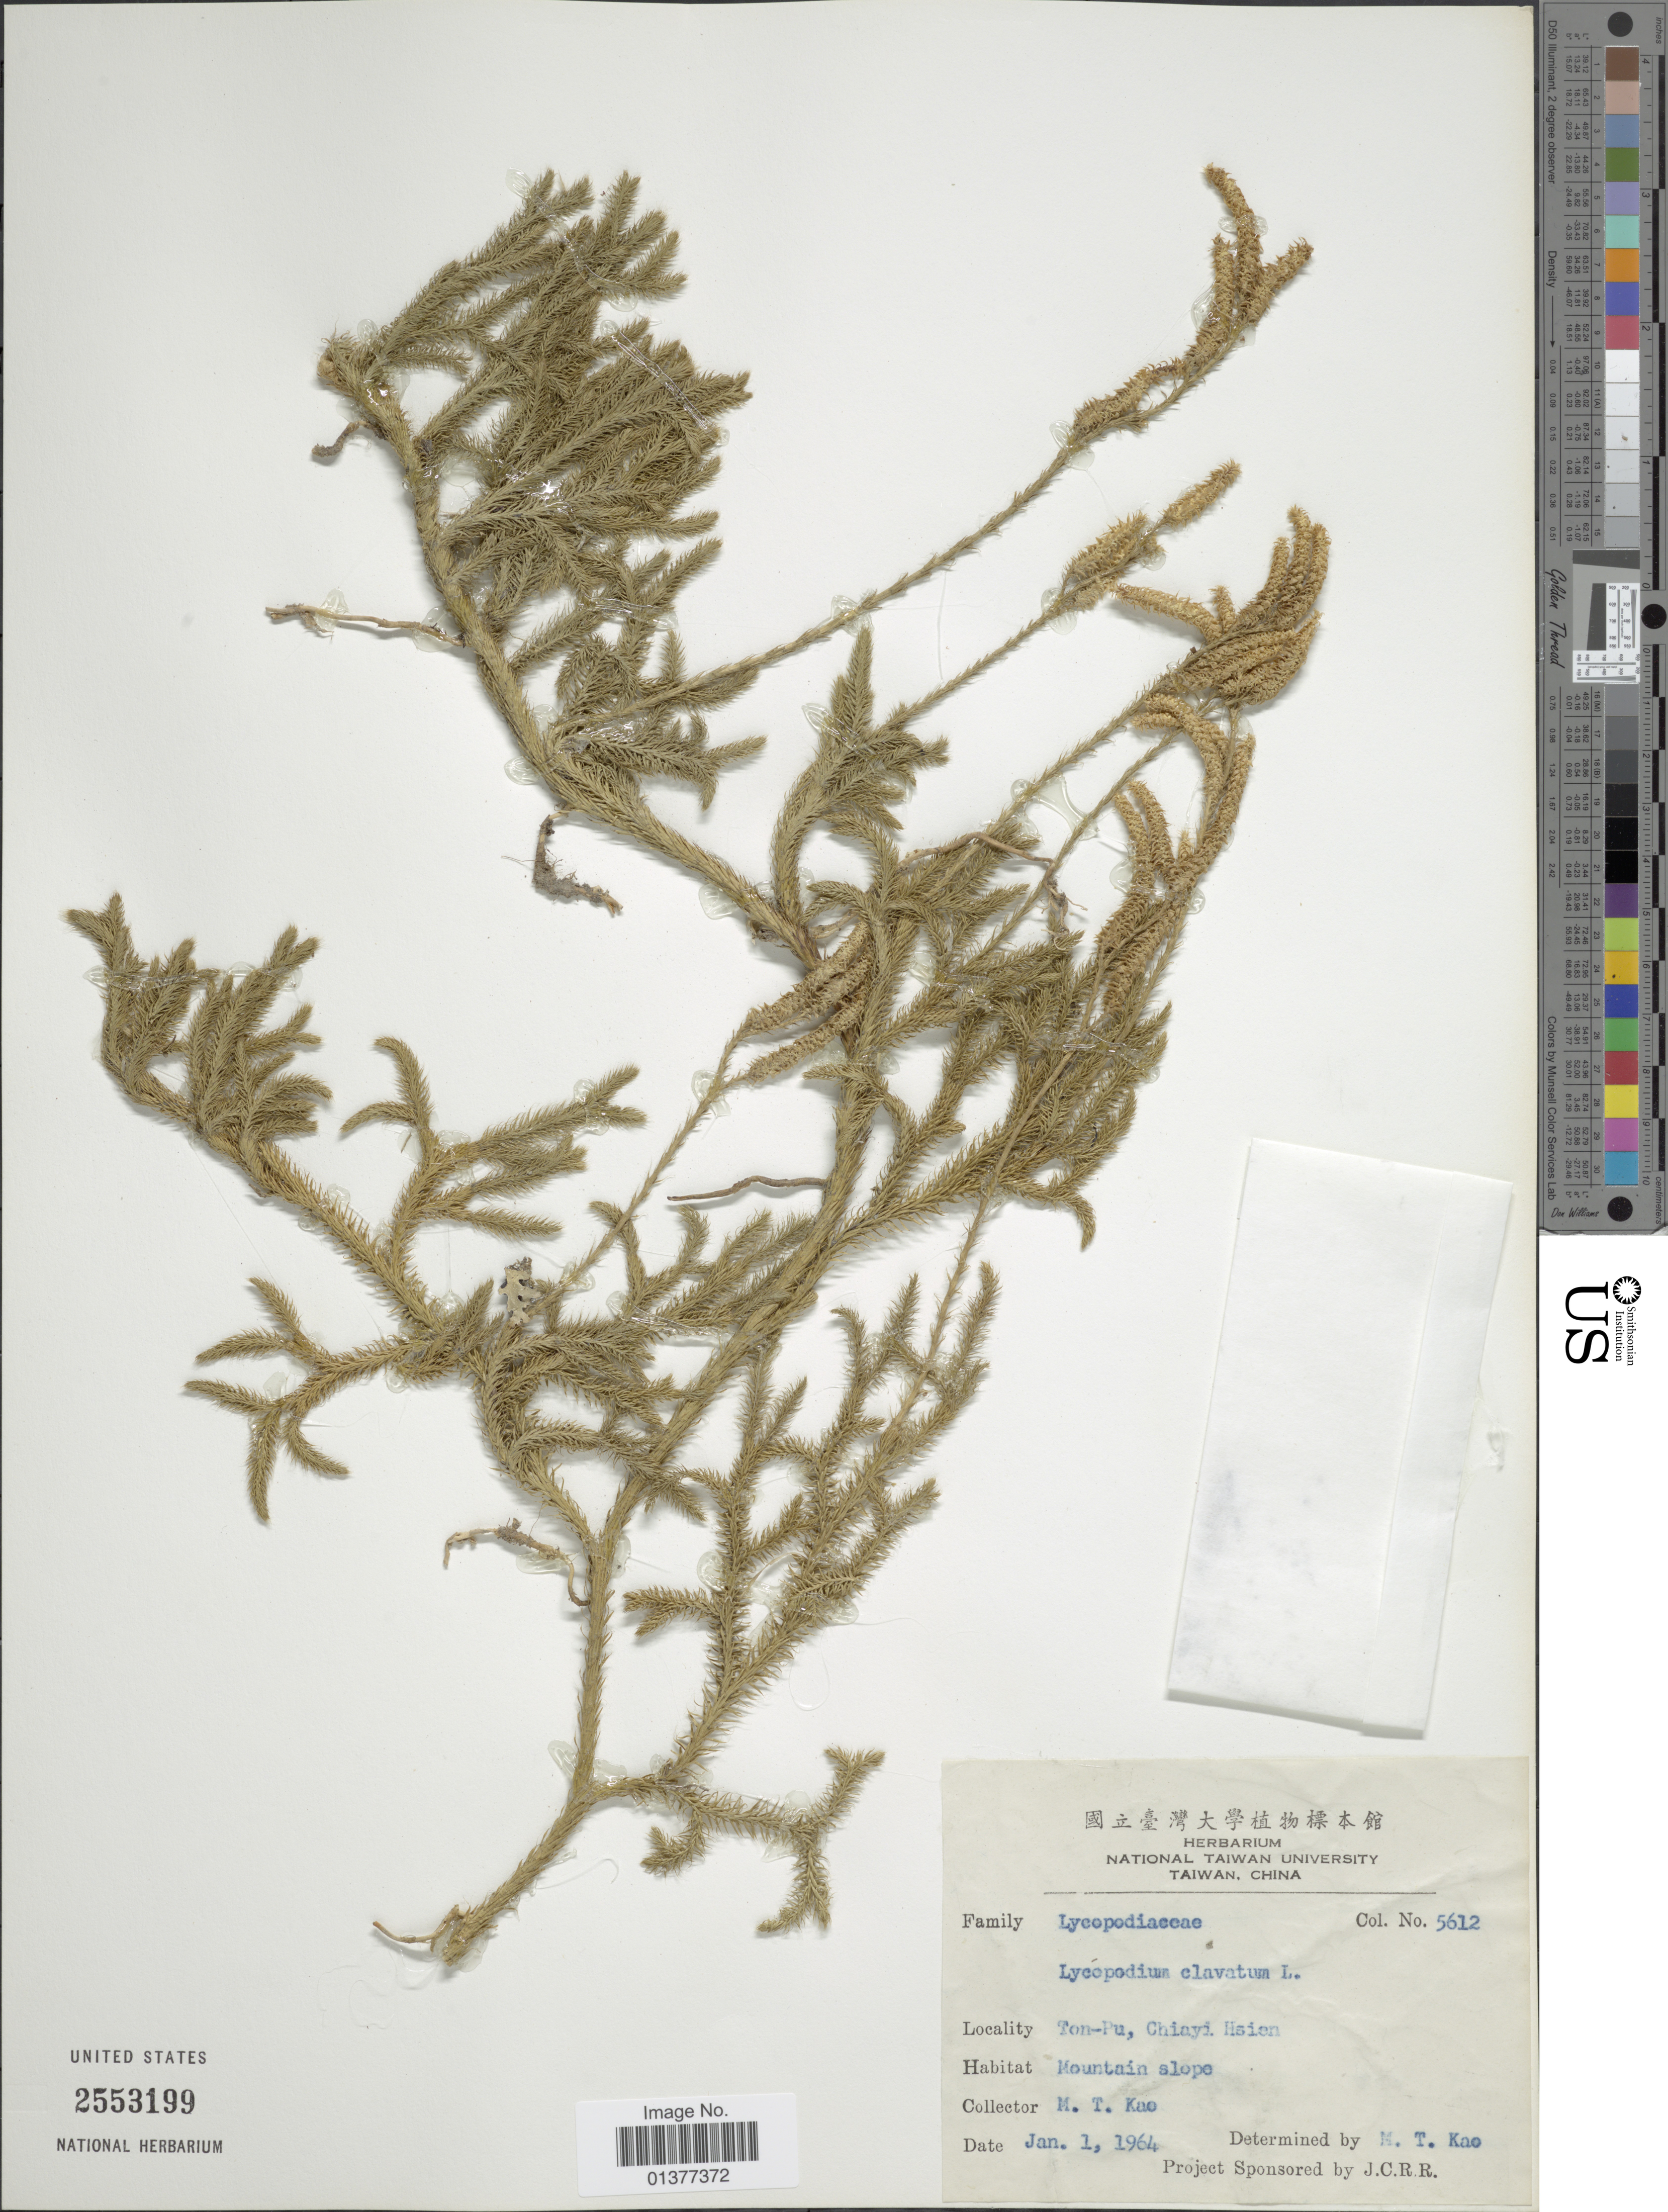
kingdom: Plantae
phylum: Tracheophyta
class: Lycopodiopsida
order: Lycopodiales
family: Lycopodiaceae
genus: Lycopodium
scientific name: Lycopodium clavatum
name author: L.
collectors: M. T. Kao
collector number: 5612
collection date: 1964-01-01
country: Taiwan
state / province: Chiayi City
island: Taiwan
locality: Ton-Pu, Chiayi Hsien, Mountain slope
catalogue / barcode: US 2553199